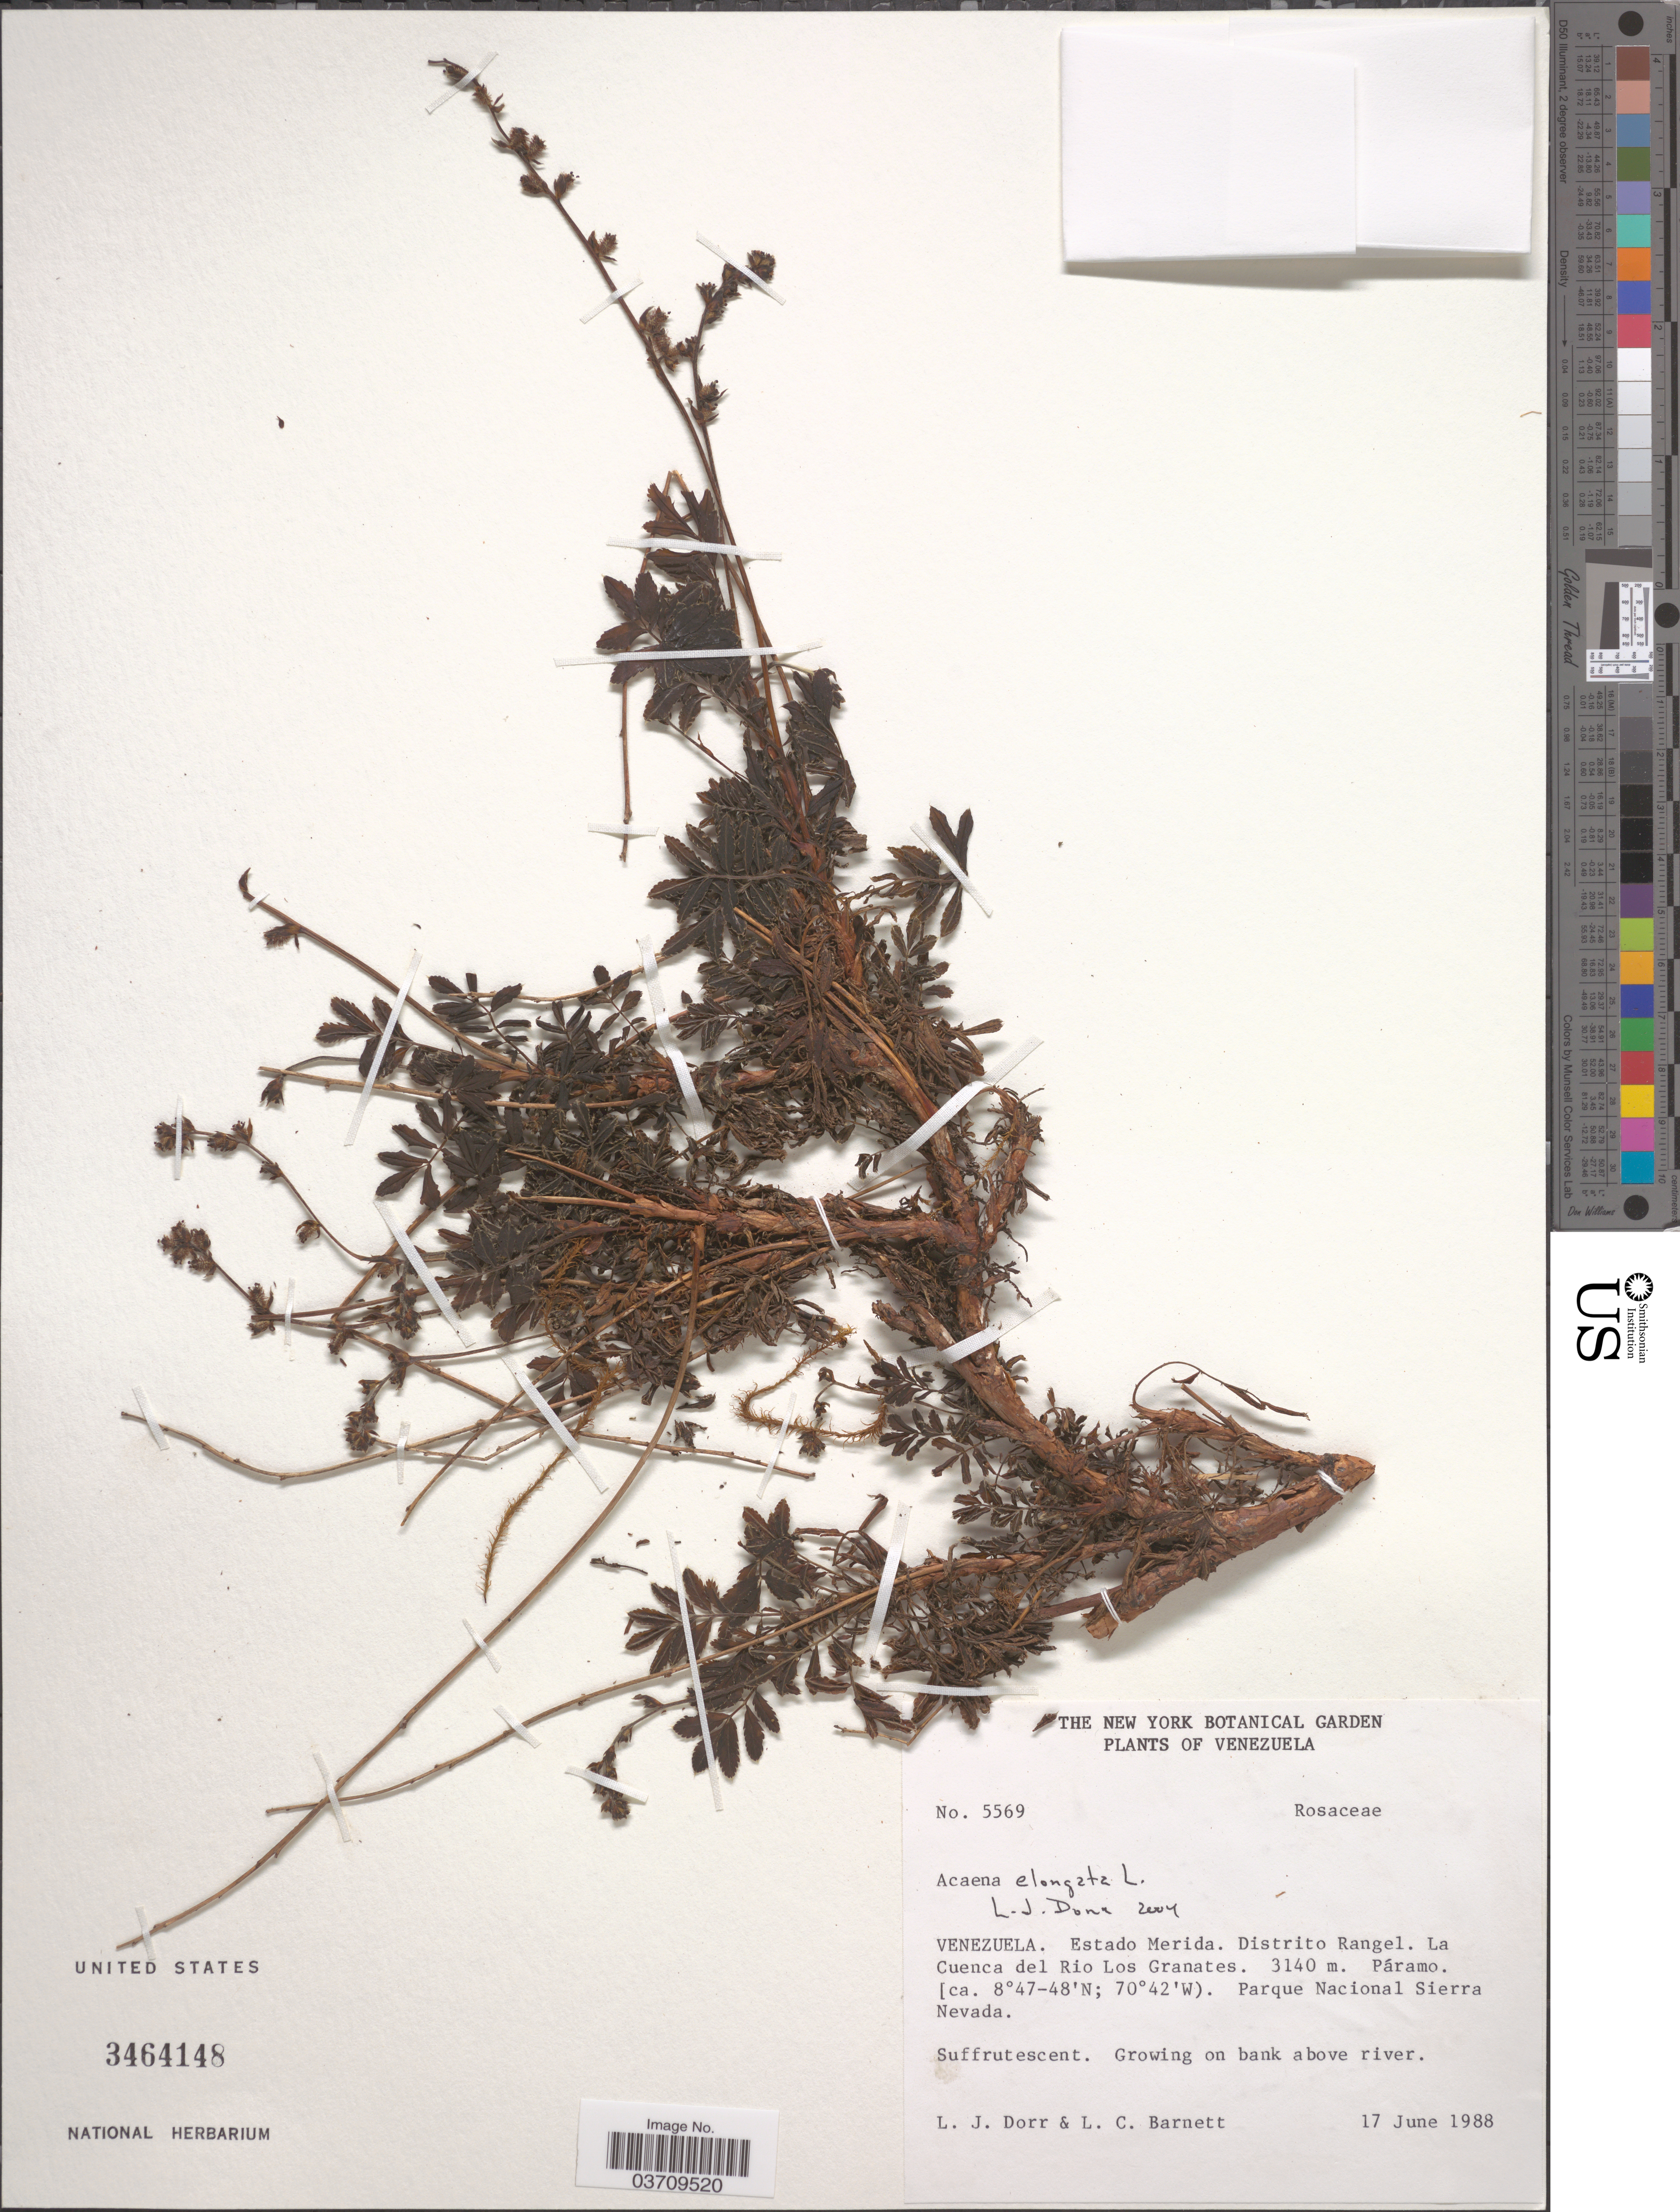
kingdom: Plantae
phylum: Tracheophyta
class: Magnoliopsida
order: Rosales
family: Rosaceae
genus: Acaena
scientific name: Acaena elongata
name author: L.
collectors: L. J. Dorr & L. C. Barnett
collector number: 5569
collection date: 1988-06-17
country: Venezuela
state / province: Mérida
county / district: Rangel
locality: La Cuenca del Rio Los Granates. Parque Nacional Sierra Nevada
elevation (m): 3140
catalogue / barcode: US 3464148